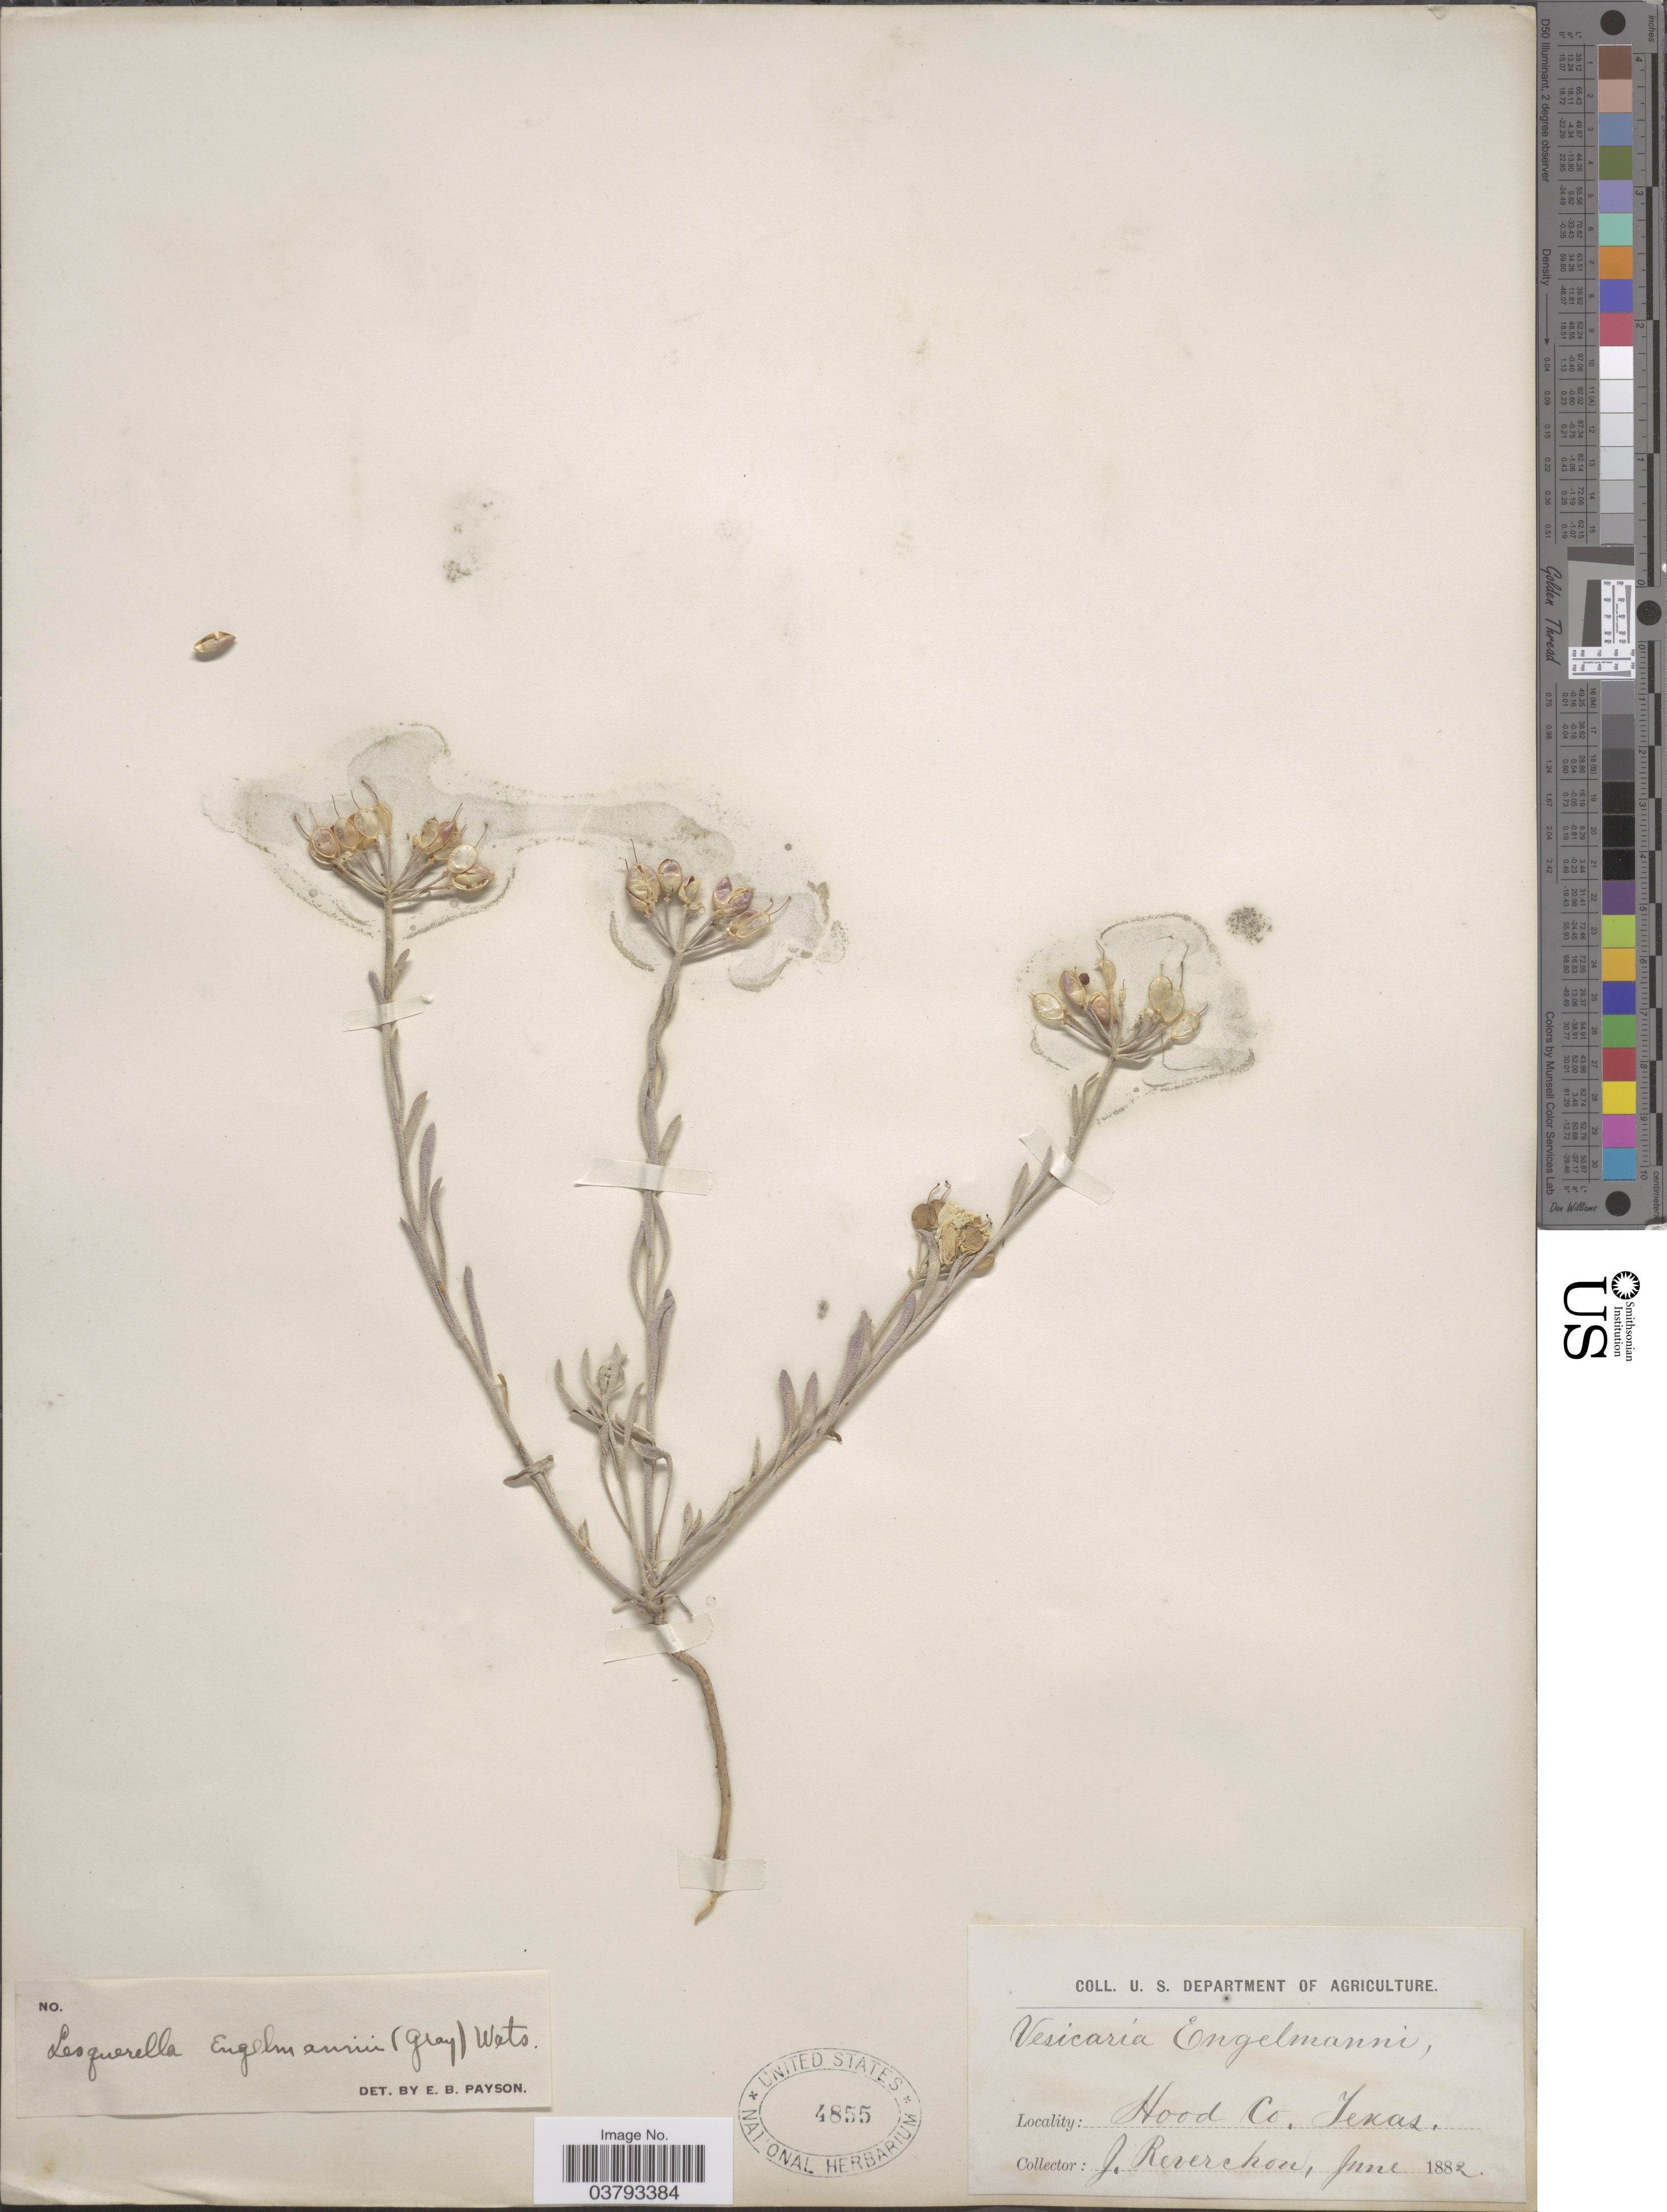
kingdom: Plantae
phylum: Tracheophyta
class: Magnoliopsida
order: Brassicales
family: Brassicaceae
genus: Lesquerella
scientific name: Lesquerella engelmannii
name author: (A. Gray) S. Watson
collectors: J. Reverchon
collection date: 1882-06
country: United States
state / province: Texas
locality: Hood Co.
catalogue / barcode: US 4855